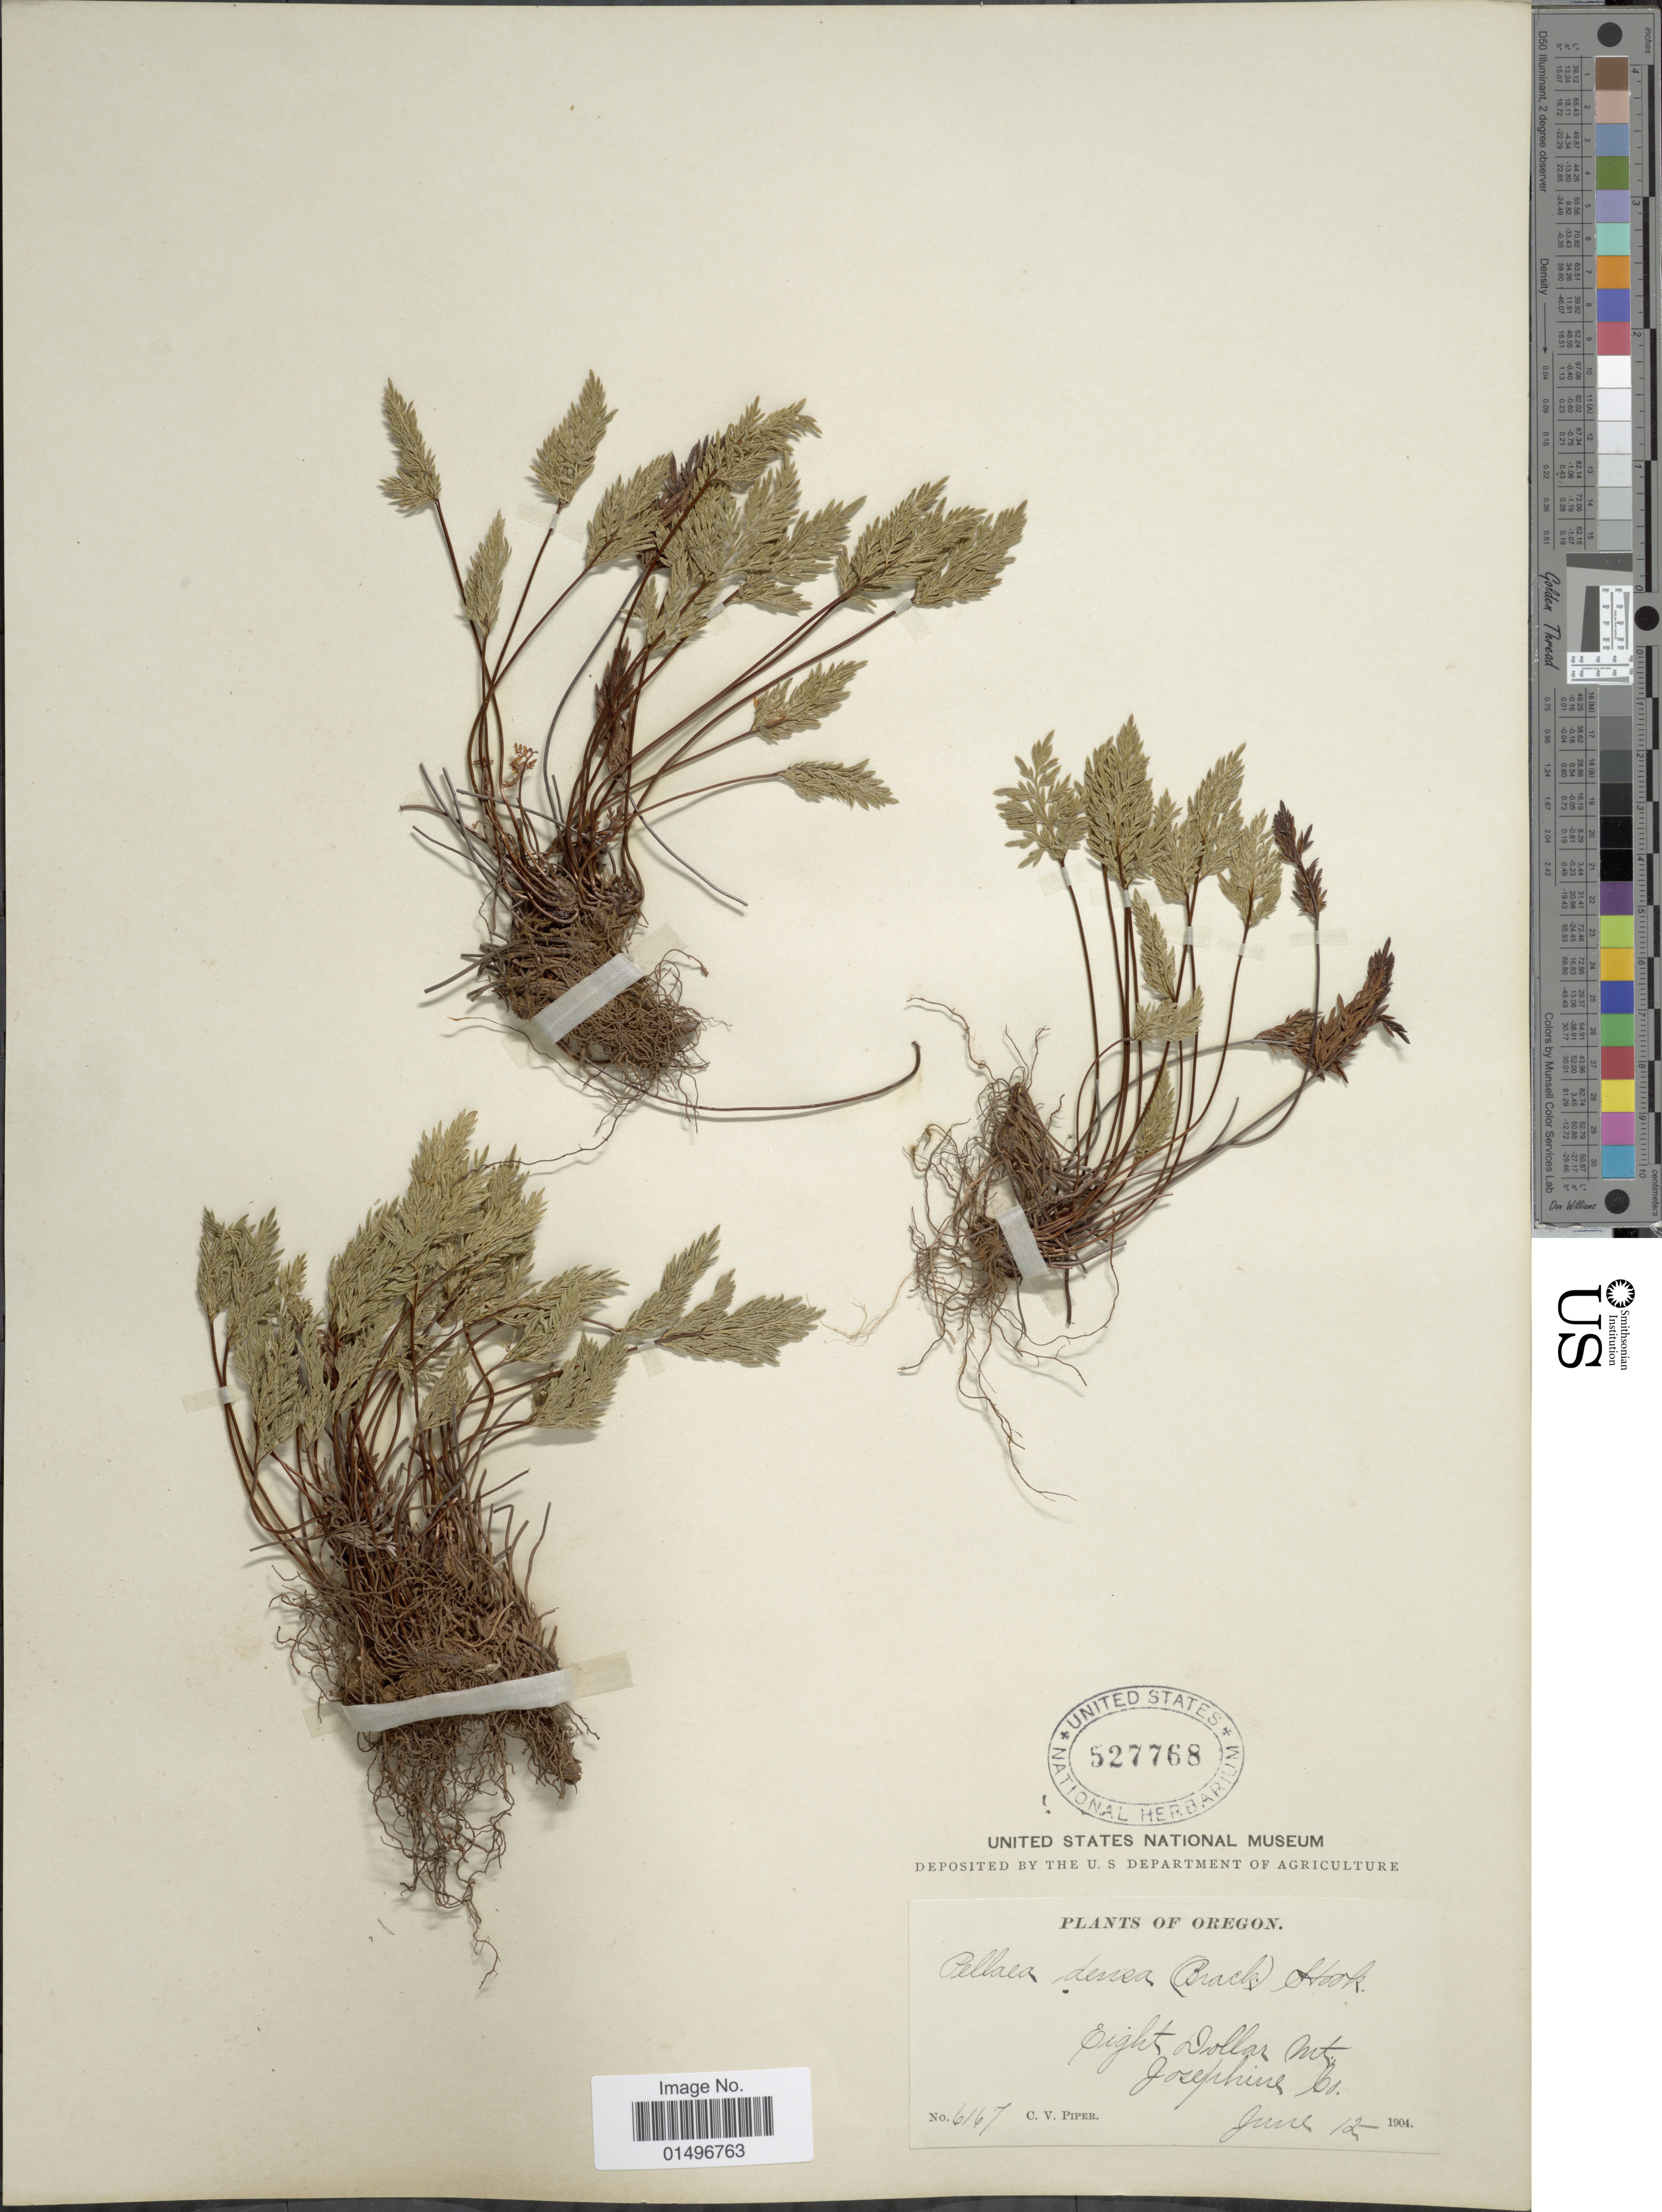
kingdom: Plantae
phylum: Tracheophyta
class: Polypodiopsida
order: Polypodiales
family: Pteridaceae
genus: Aspidotis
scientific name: Aspidotis densa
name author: (Brack.) Lellinger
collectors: C. V. Piper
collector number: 6167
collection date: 1904-06-12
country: United States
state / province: Oregon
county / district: Josephine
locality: Oregon, Eight Dollar Mt, Josephine Co.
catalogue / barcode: US 527768